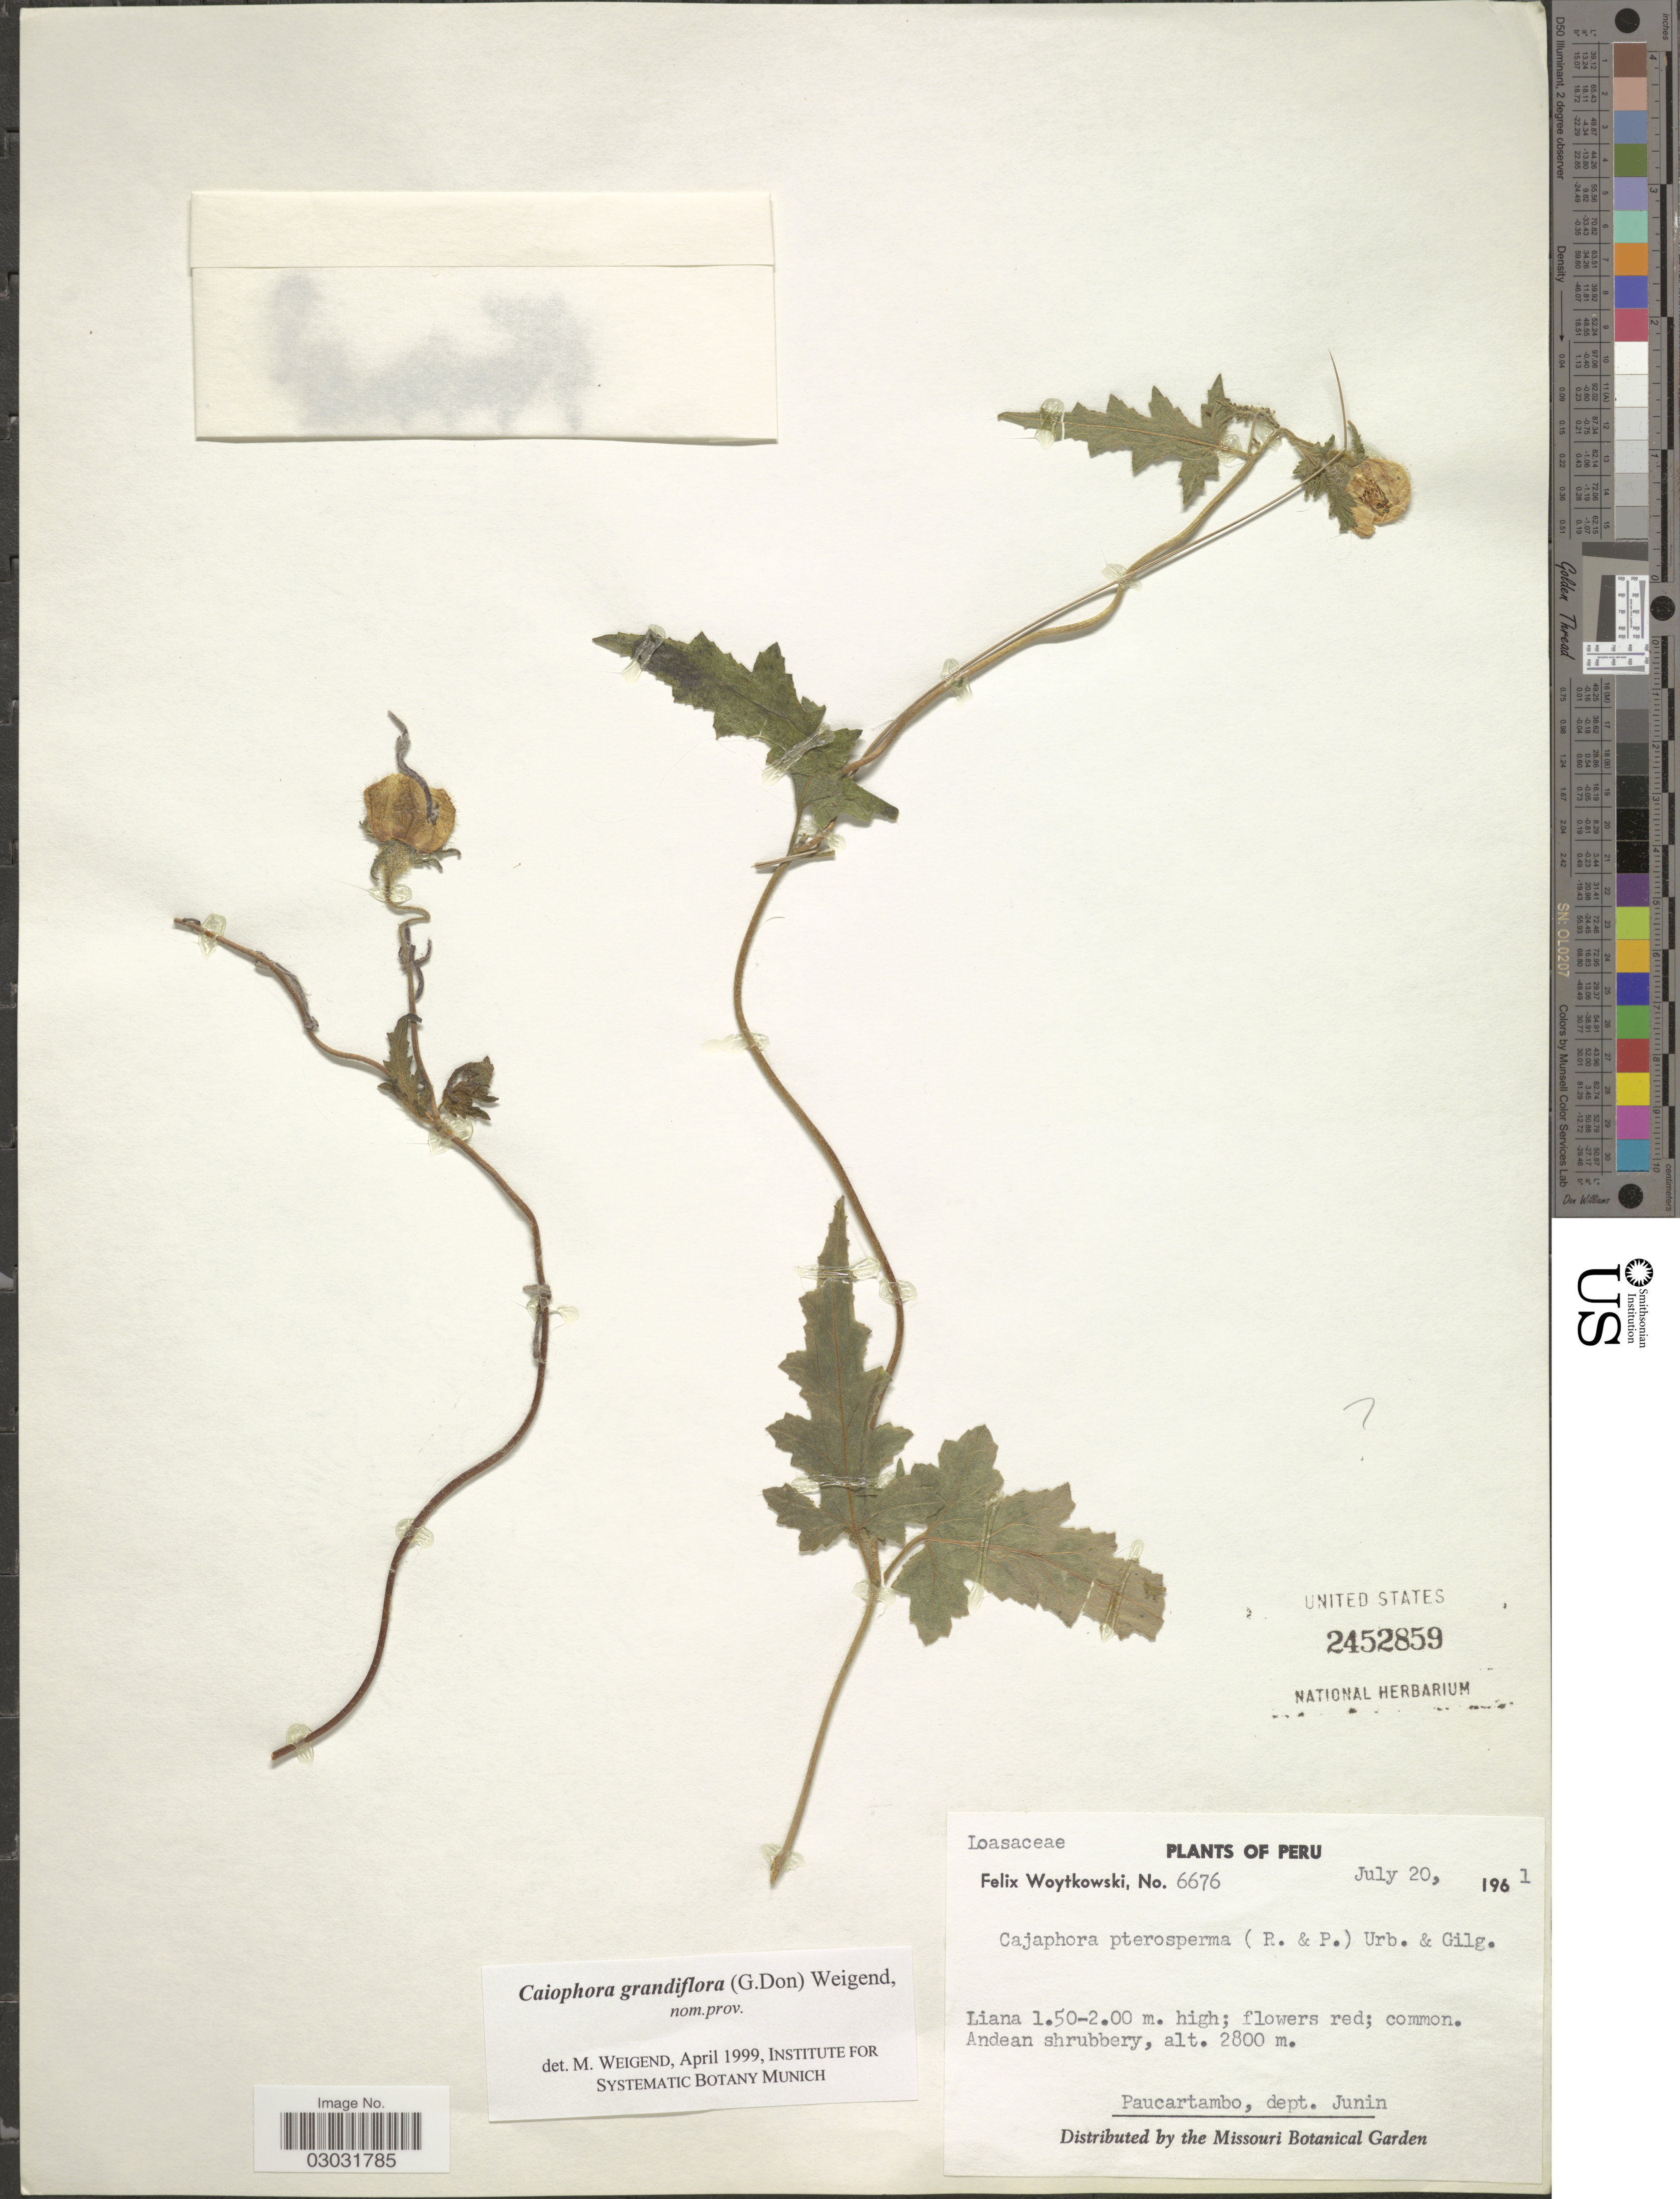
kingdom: Plantae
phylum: Tracheophyta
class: Magnoliopsida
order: Cornales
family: Loasaceae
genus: Caiophora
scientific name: Caiophora grandiflora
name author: (Ruiz & Pav. ex G. Don) Weigend & Mark. Ackermann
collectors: F. Woytkowski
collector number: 6676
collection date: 1961-07-20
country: Peru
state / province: Junín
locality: Andean shrubbery. Paucartambo, dept. Junin.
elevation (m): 2800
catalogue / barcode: US 2452859